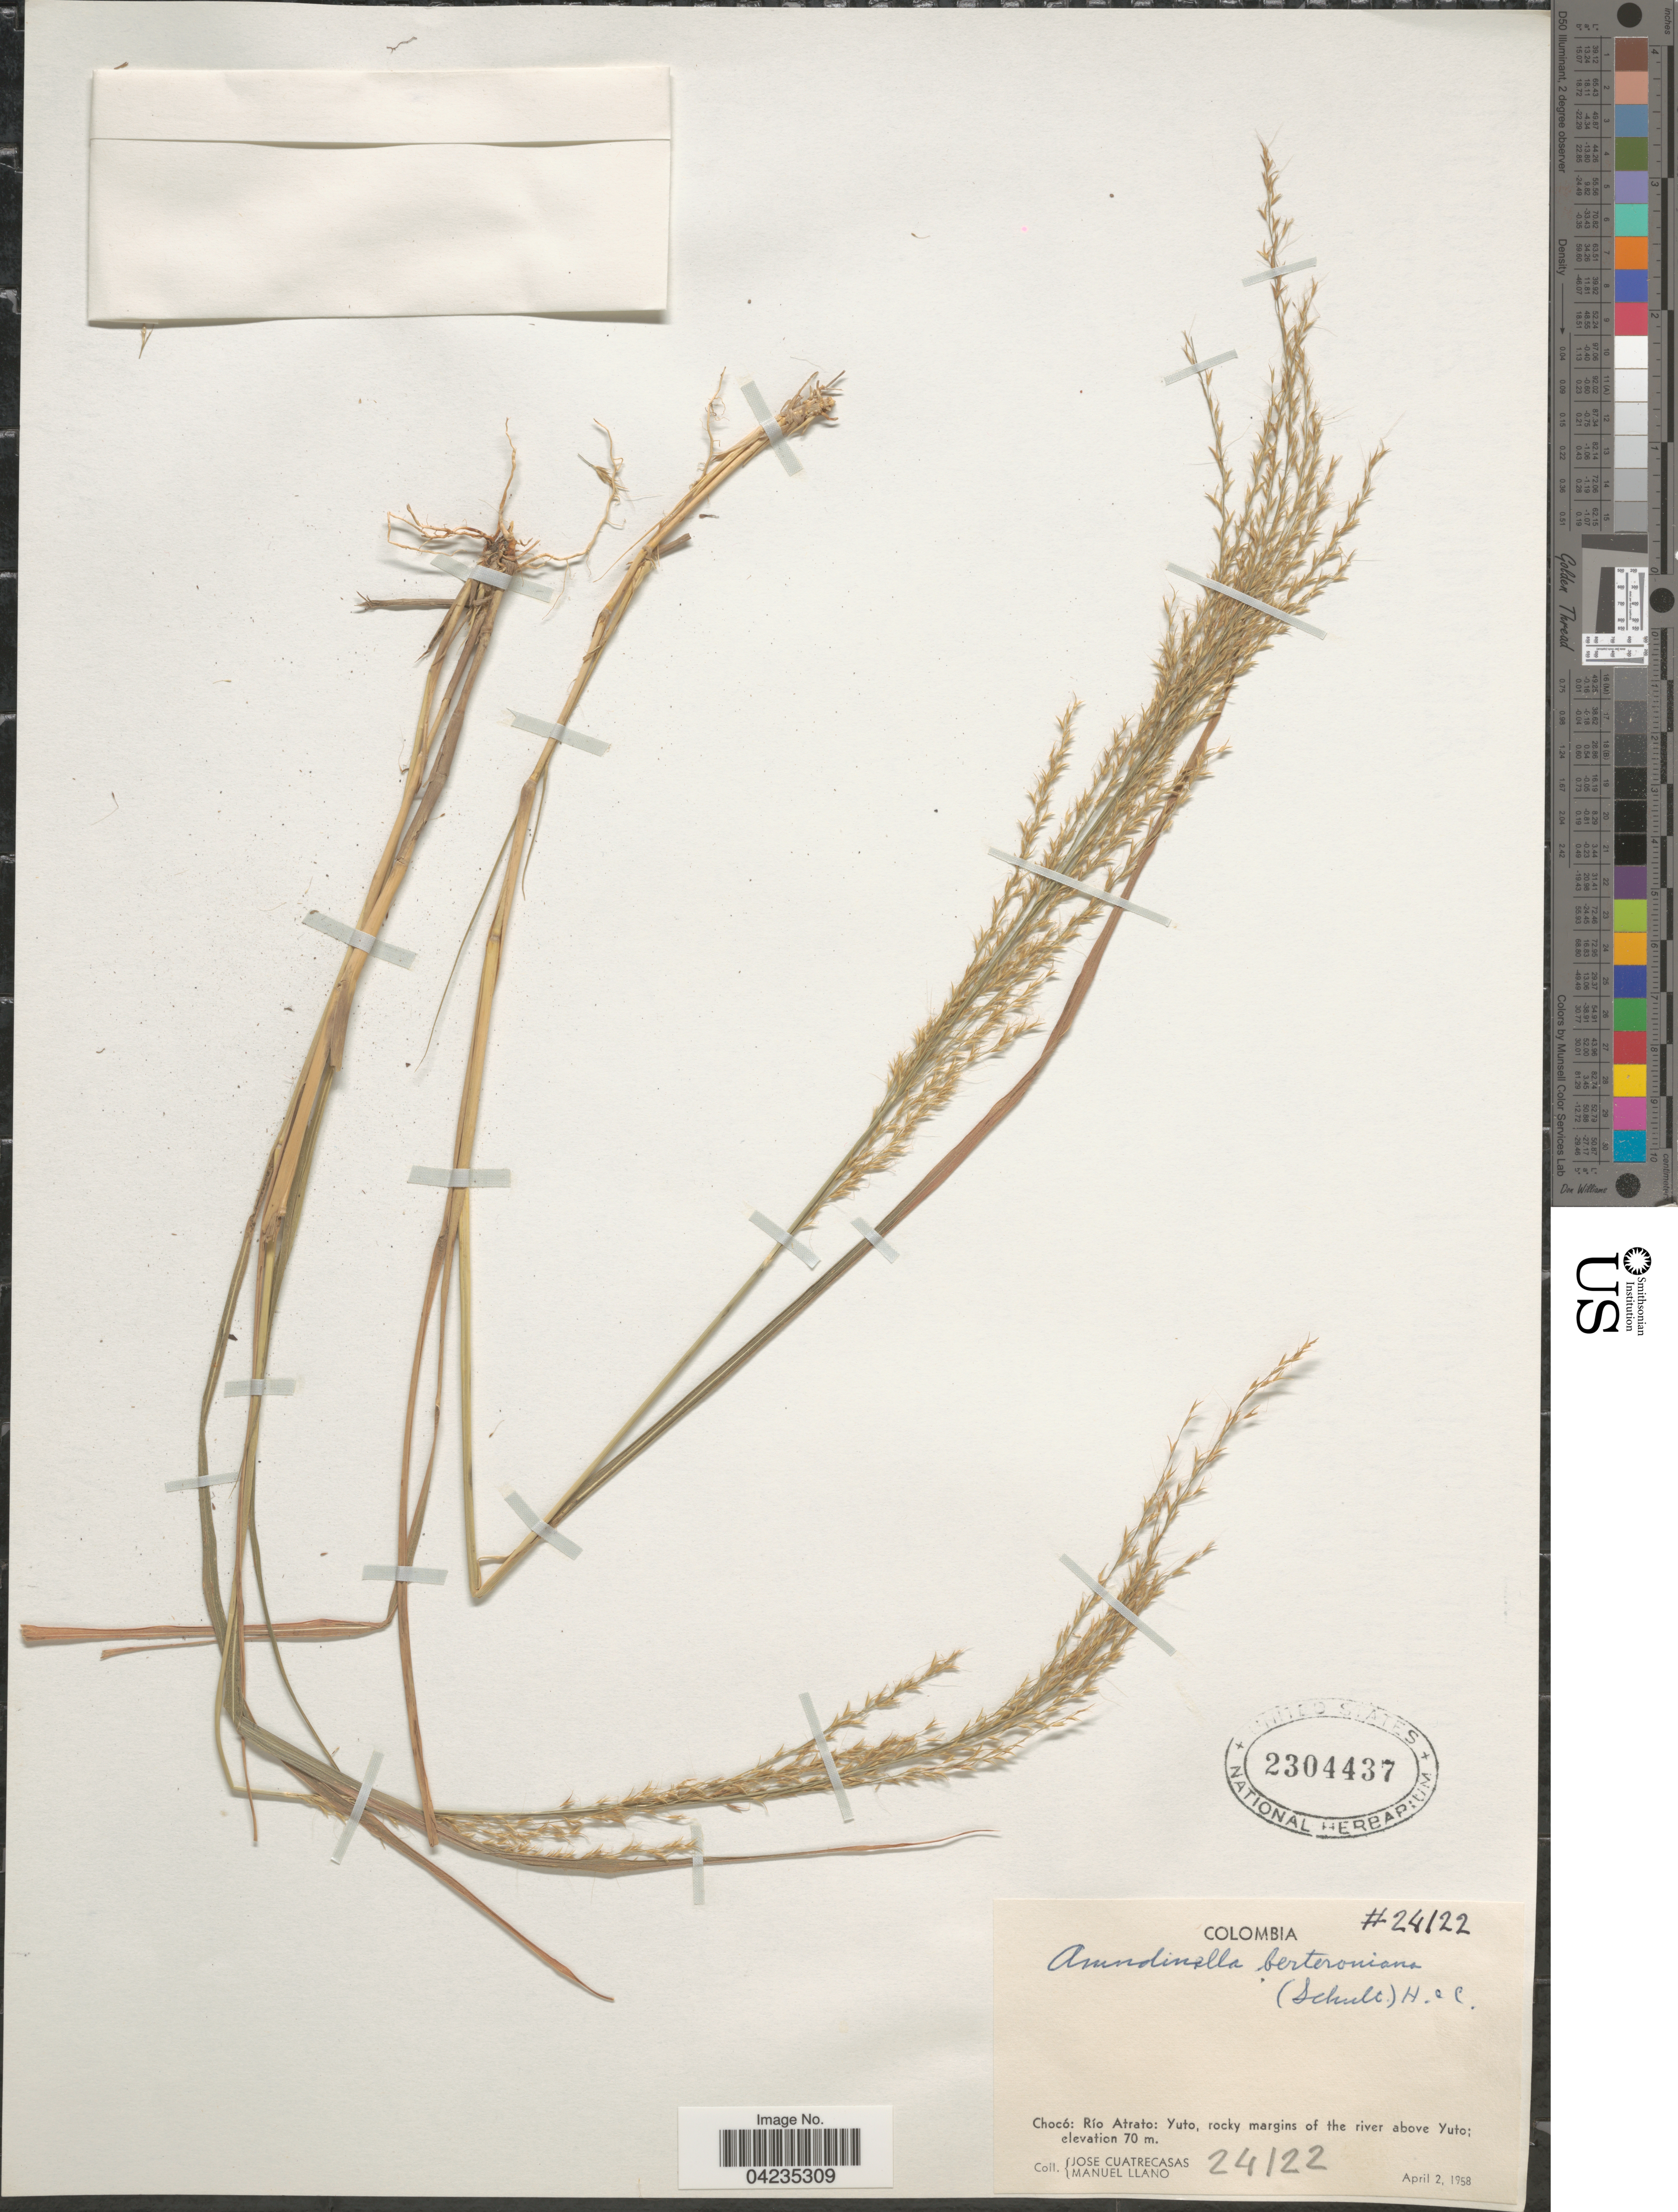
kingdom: Plantae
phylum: Tracheophyta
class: Liliopsida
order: Poales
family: Poaceae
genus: Arundinella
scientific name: Arundinella berteroniana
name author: (Schult.) Hitchc. & Chase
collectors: J. Cuatrecasas & M. Llano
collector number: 24122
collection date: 1958-04-02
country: Colombia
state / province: Chocó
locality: Río Atrato: Yuto, rocky margins of the river above Yuto.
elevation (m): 70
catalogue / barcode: US 2304437